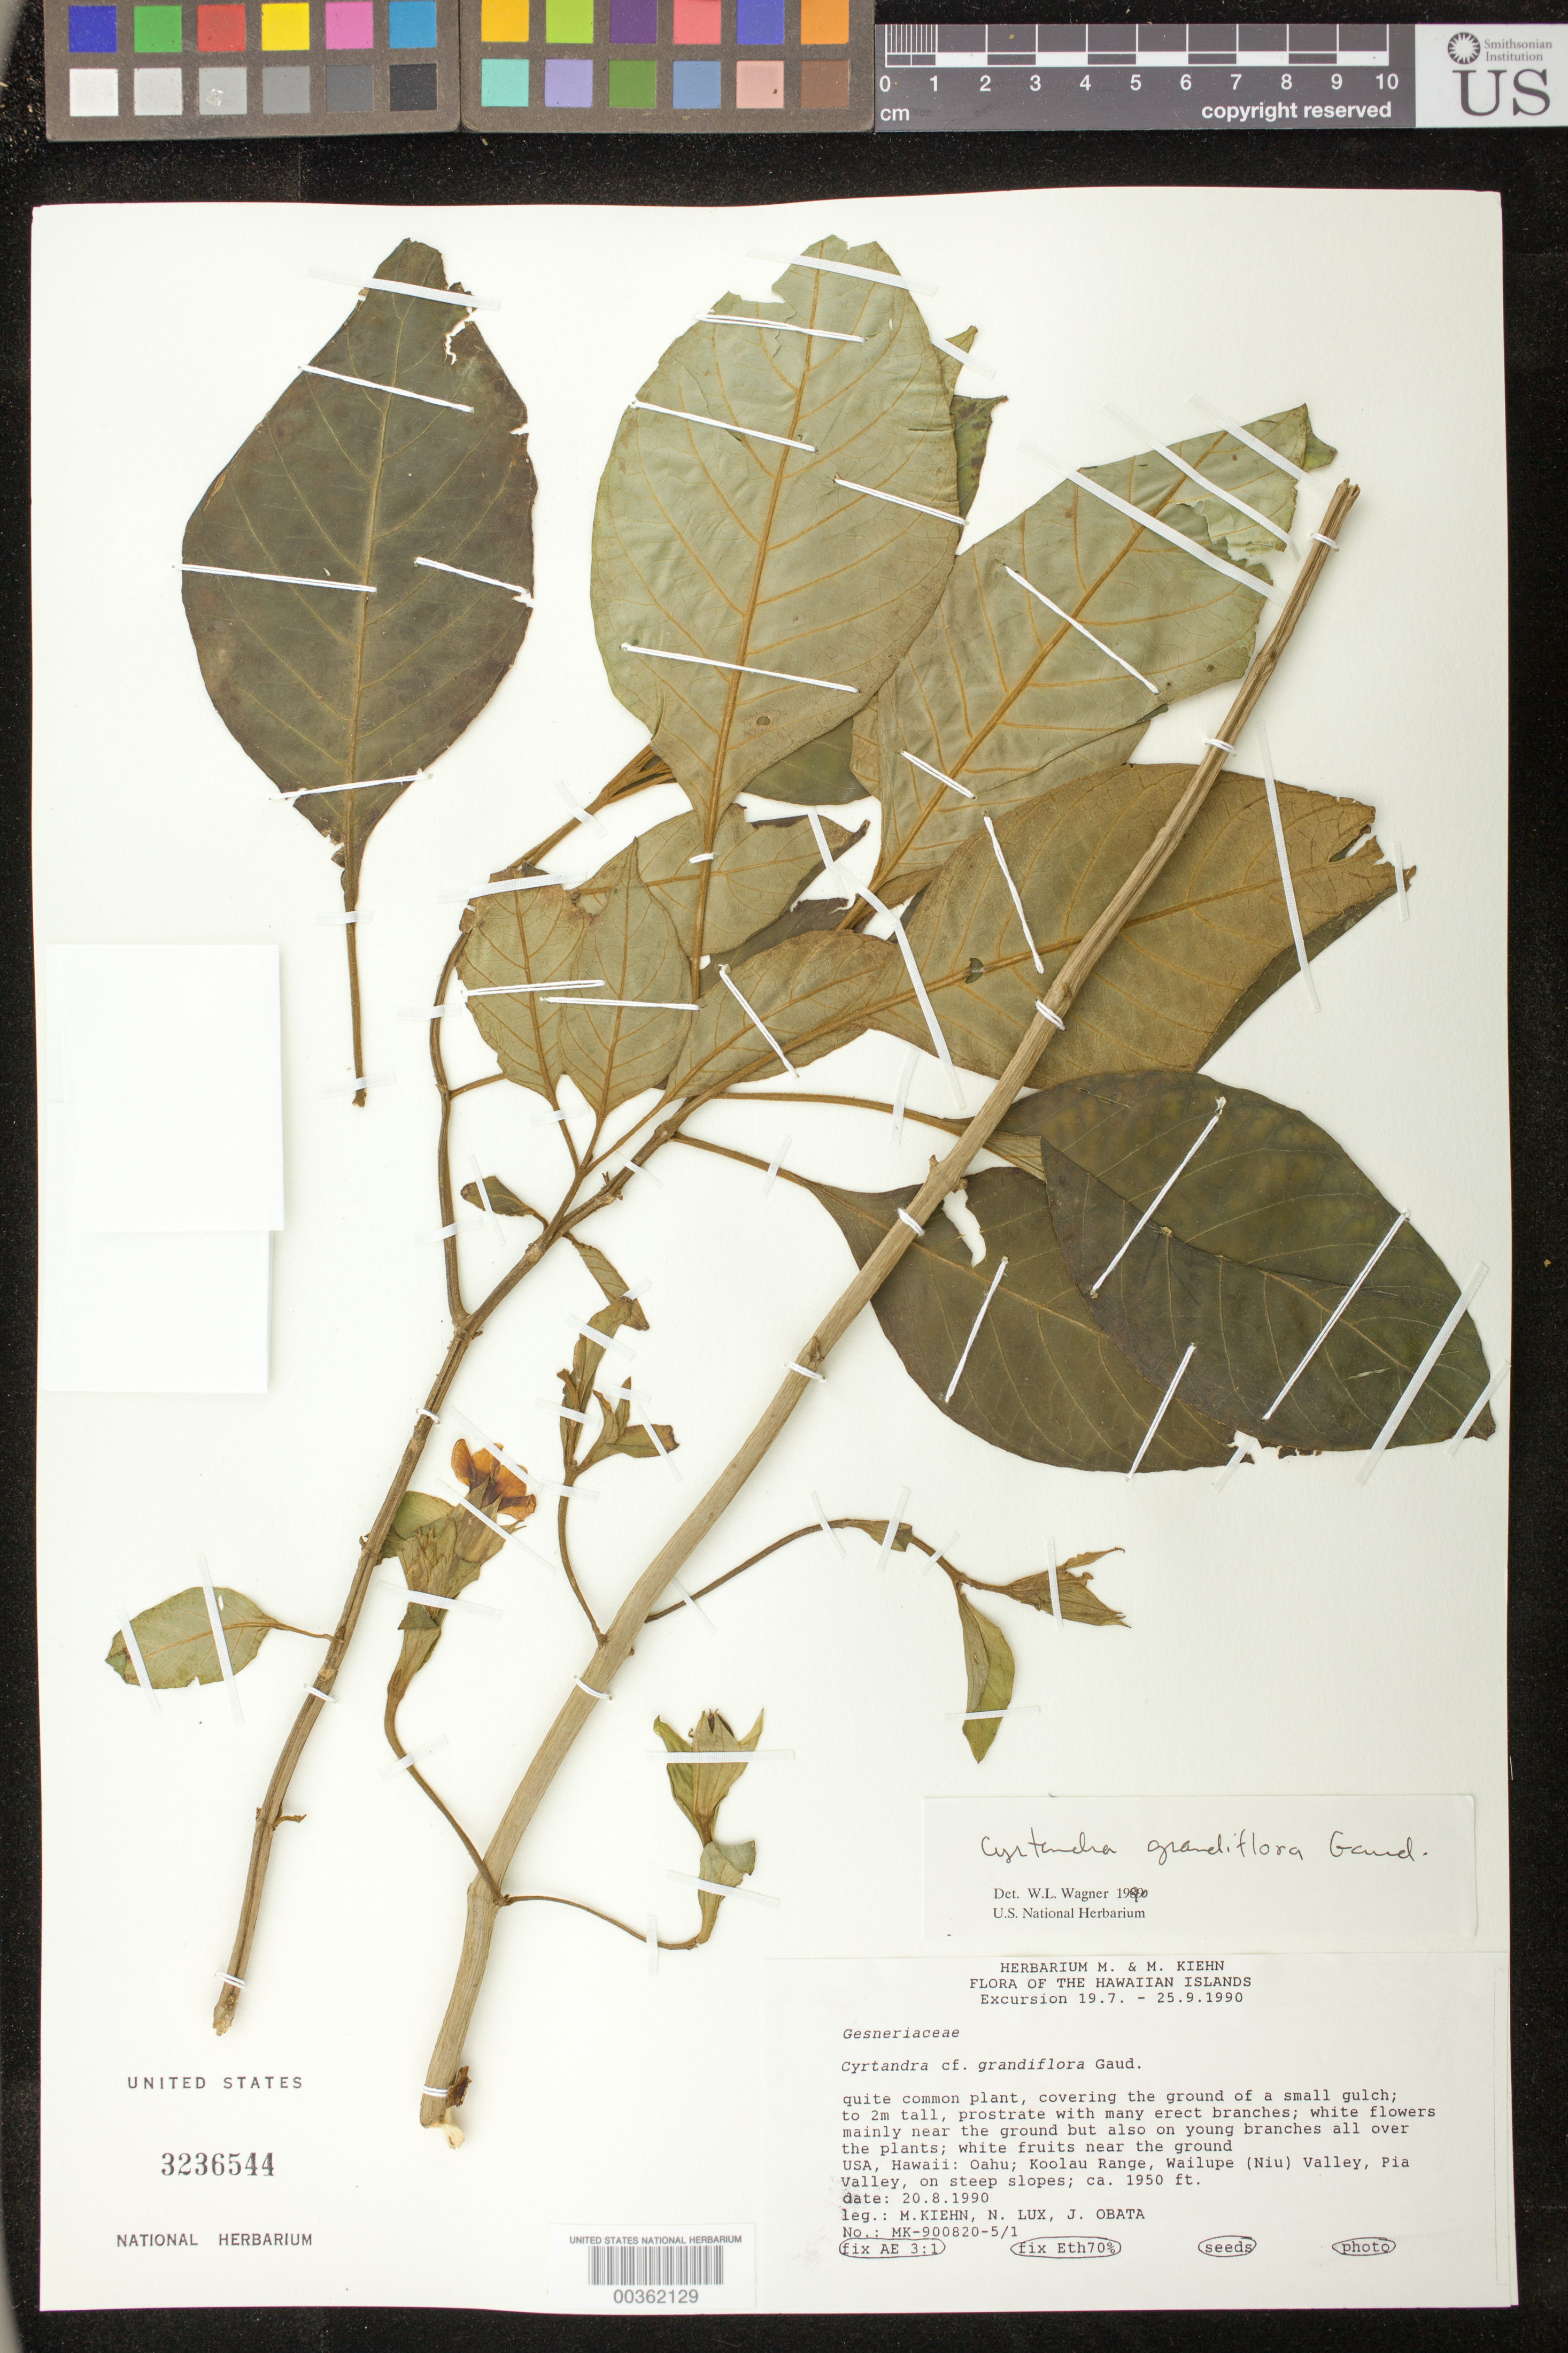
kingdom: Plantae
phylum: Tracheophyta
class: Magnoliopsida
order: Lamiales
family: Gesneriaceae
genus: Cyrtandra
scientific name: Cyrtandra grandiflora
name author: Gaudich.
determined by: Wagner, W. L., (BOT), Smithsonian Institution - National Museum of Natural History (UNITED STATES)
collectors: M. Kiehn, N. Lux & J. Obata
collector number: MK- 900820 -5/1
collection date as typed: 20 Aug 1990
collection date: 1990-08-20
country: United States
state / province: Hawaii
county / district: Honolulu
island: Oahu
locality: Honolulu co., Koolau range, Wailupe (niu) valley, Pia valley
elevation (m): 594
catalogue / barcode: US 3236544